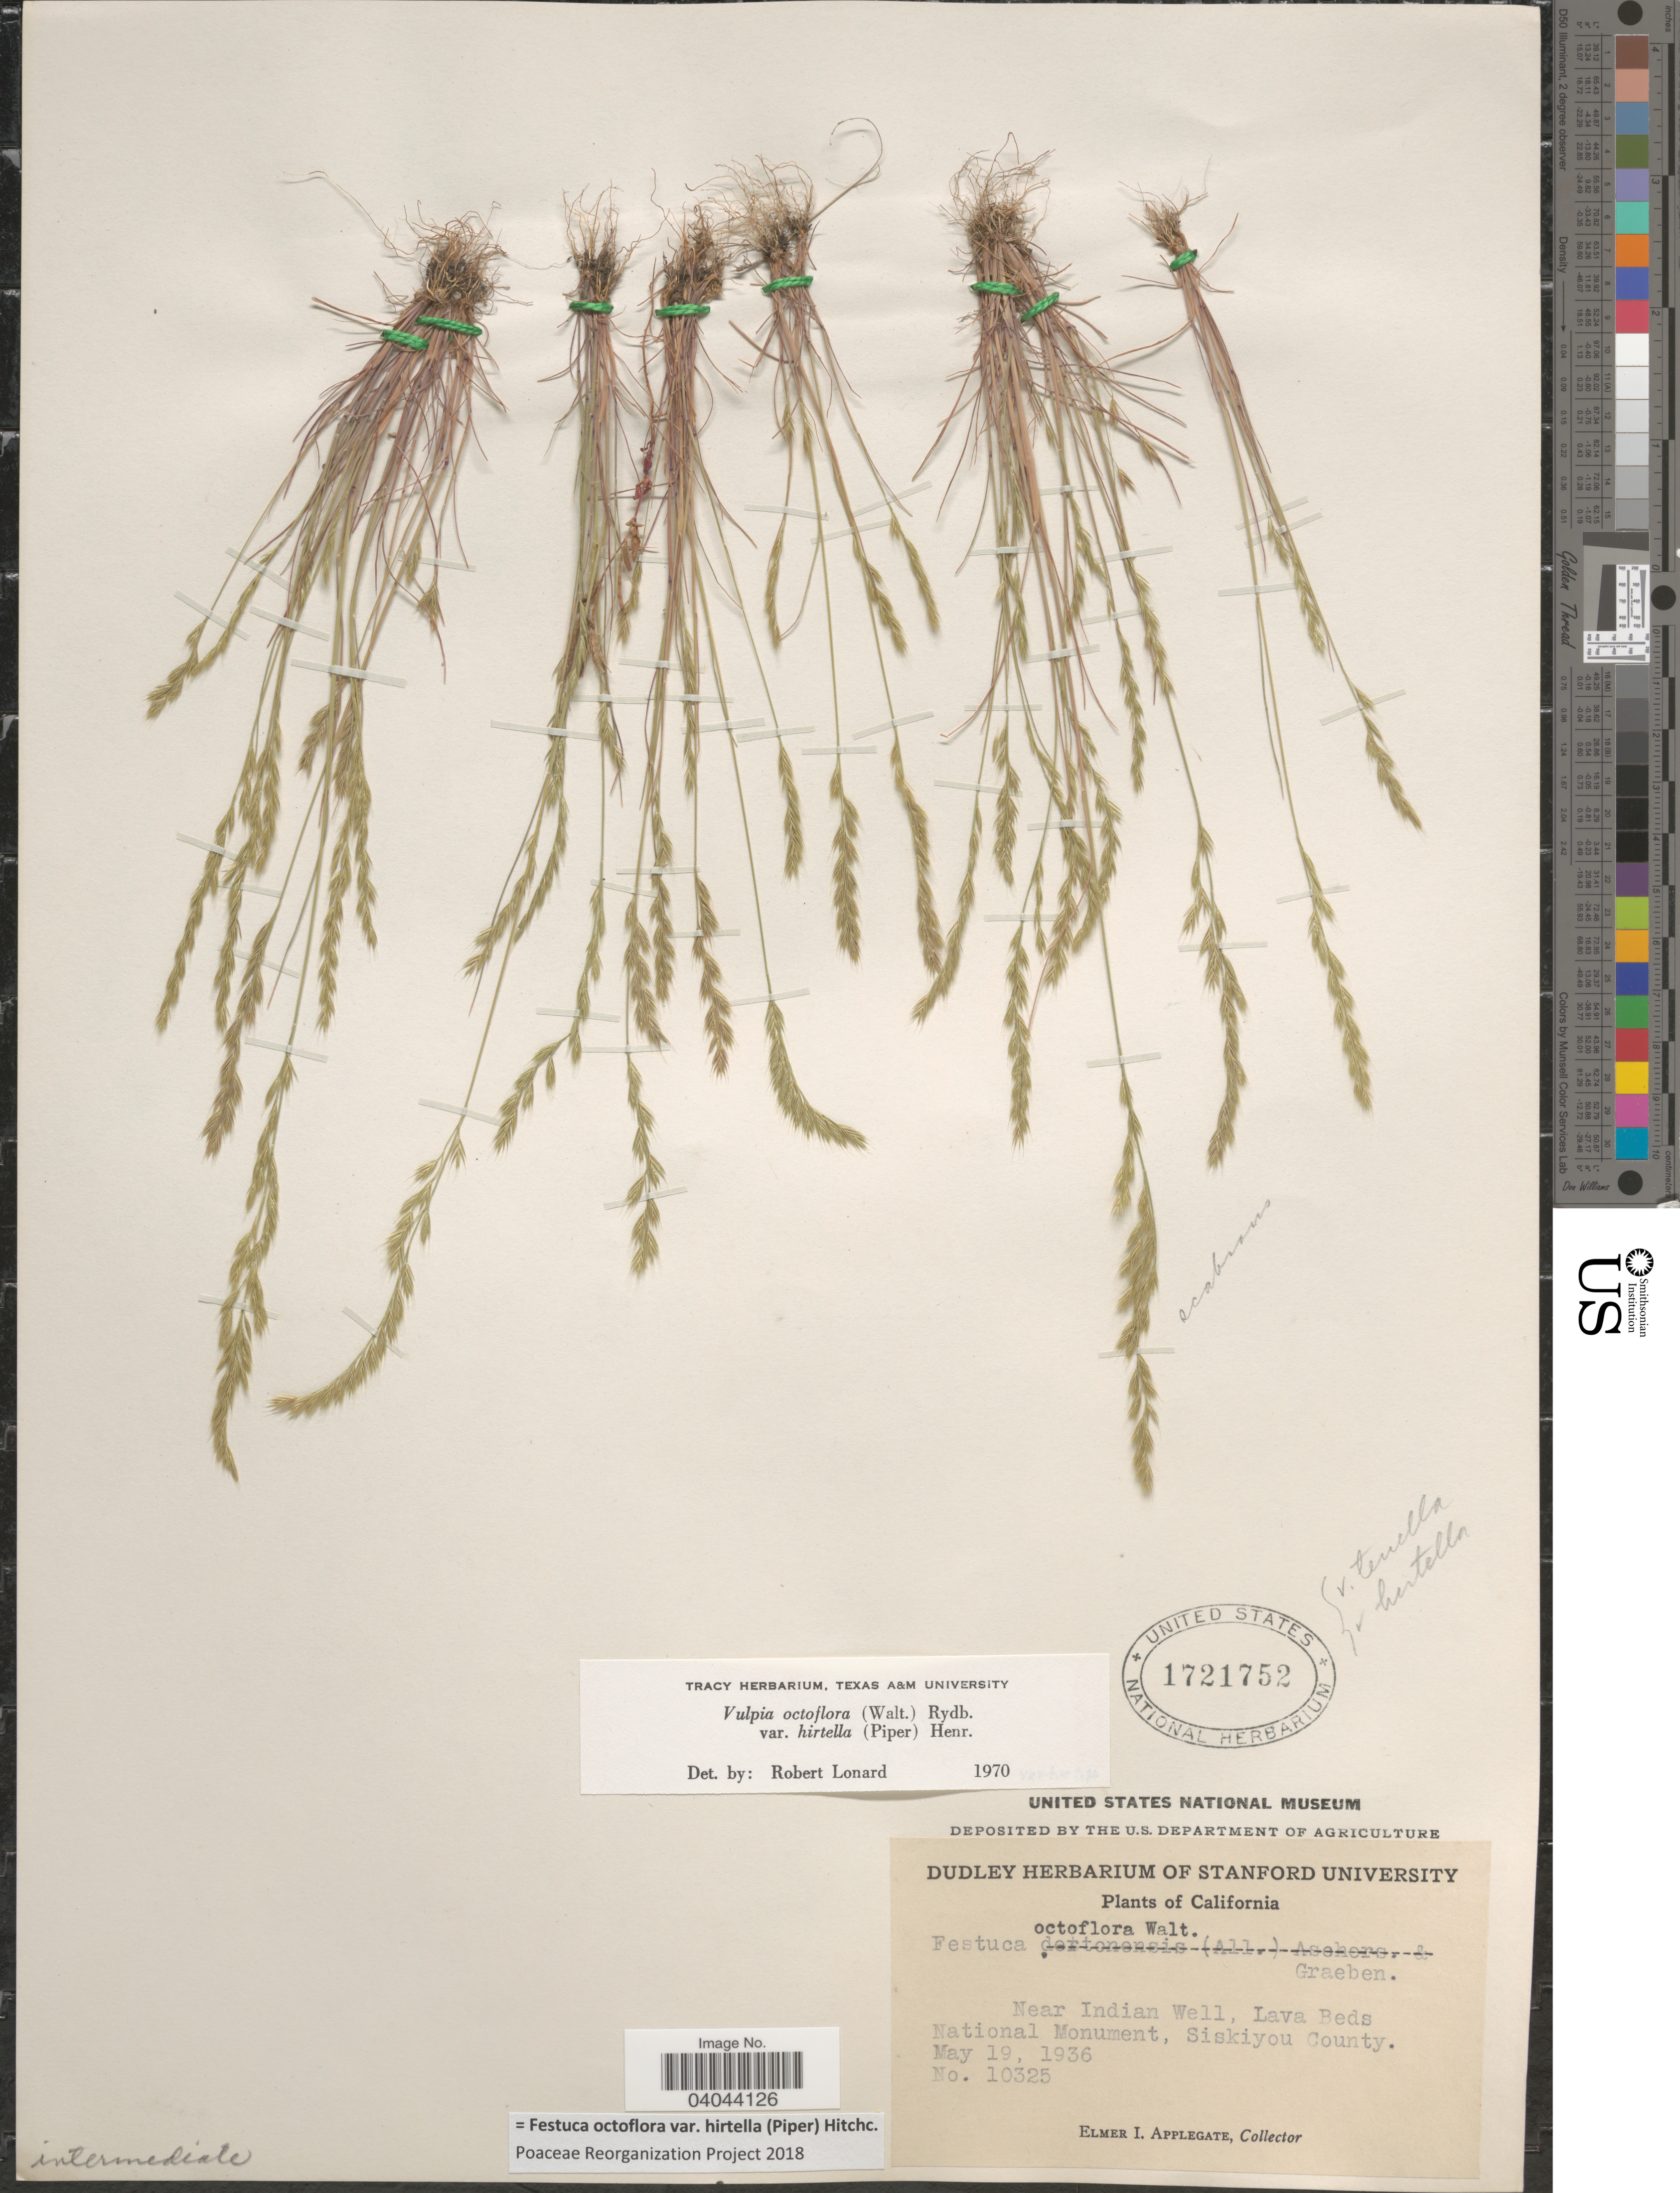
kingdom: Plantae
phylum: Tracheophyta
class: Liliopsida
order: Poales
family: Poaceae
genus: Festuca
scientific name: Festuca octoflora var. hirtella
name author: Piper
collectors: E. I. Applegate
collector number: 10325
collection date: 1936-05-19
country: United States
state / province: California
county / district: Siskiyou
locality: Near Indian Well, Lava Beds National Monument, Siskiyou County.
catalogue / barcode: US 1721752